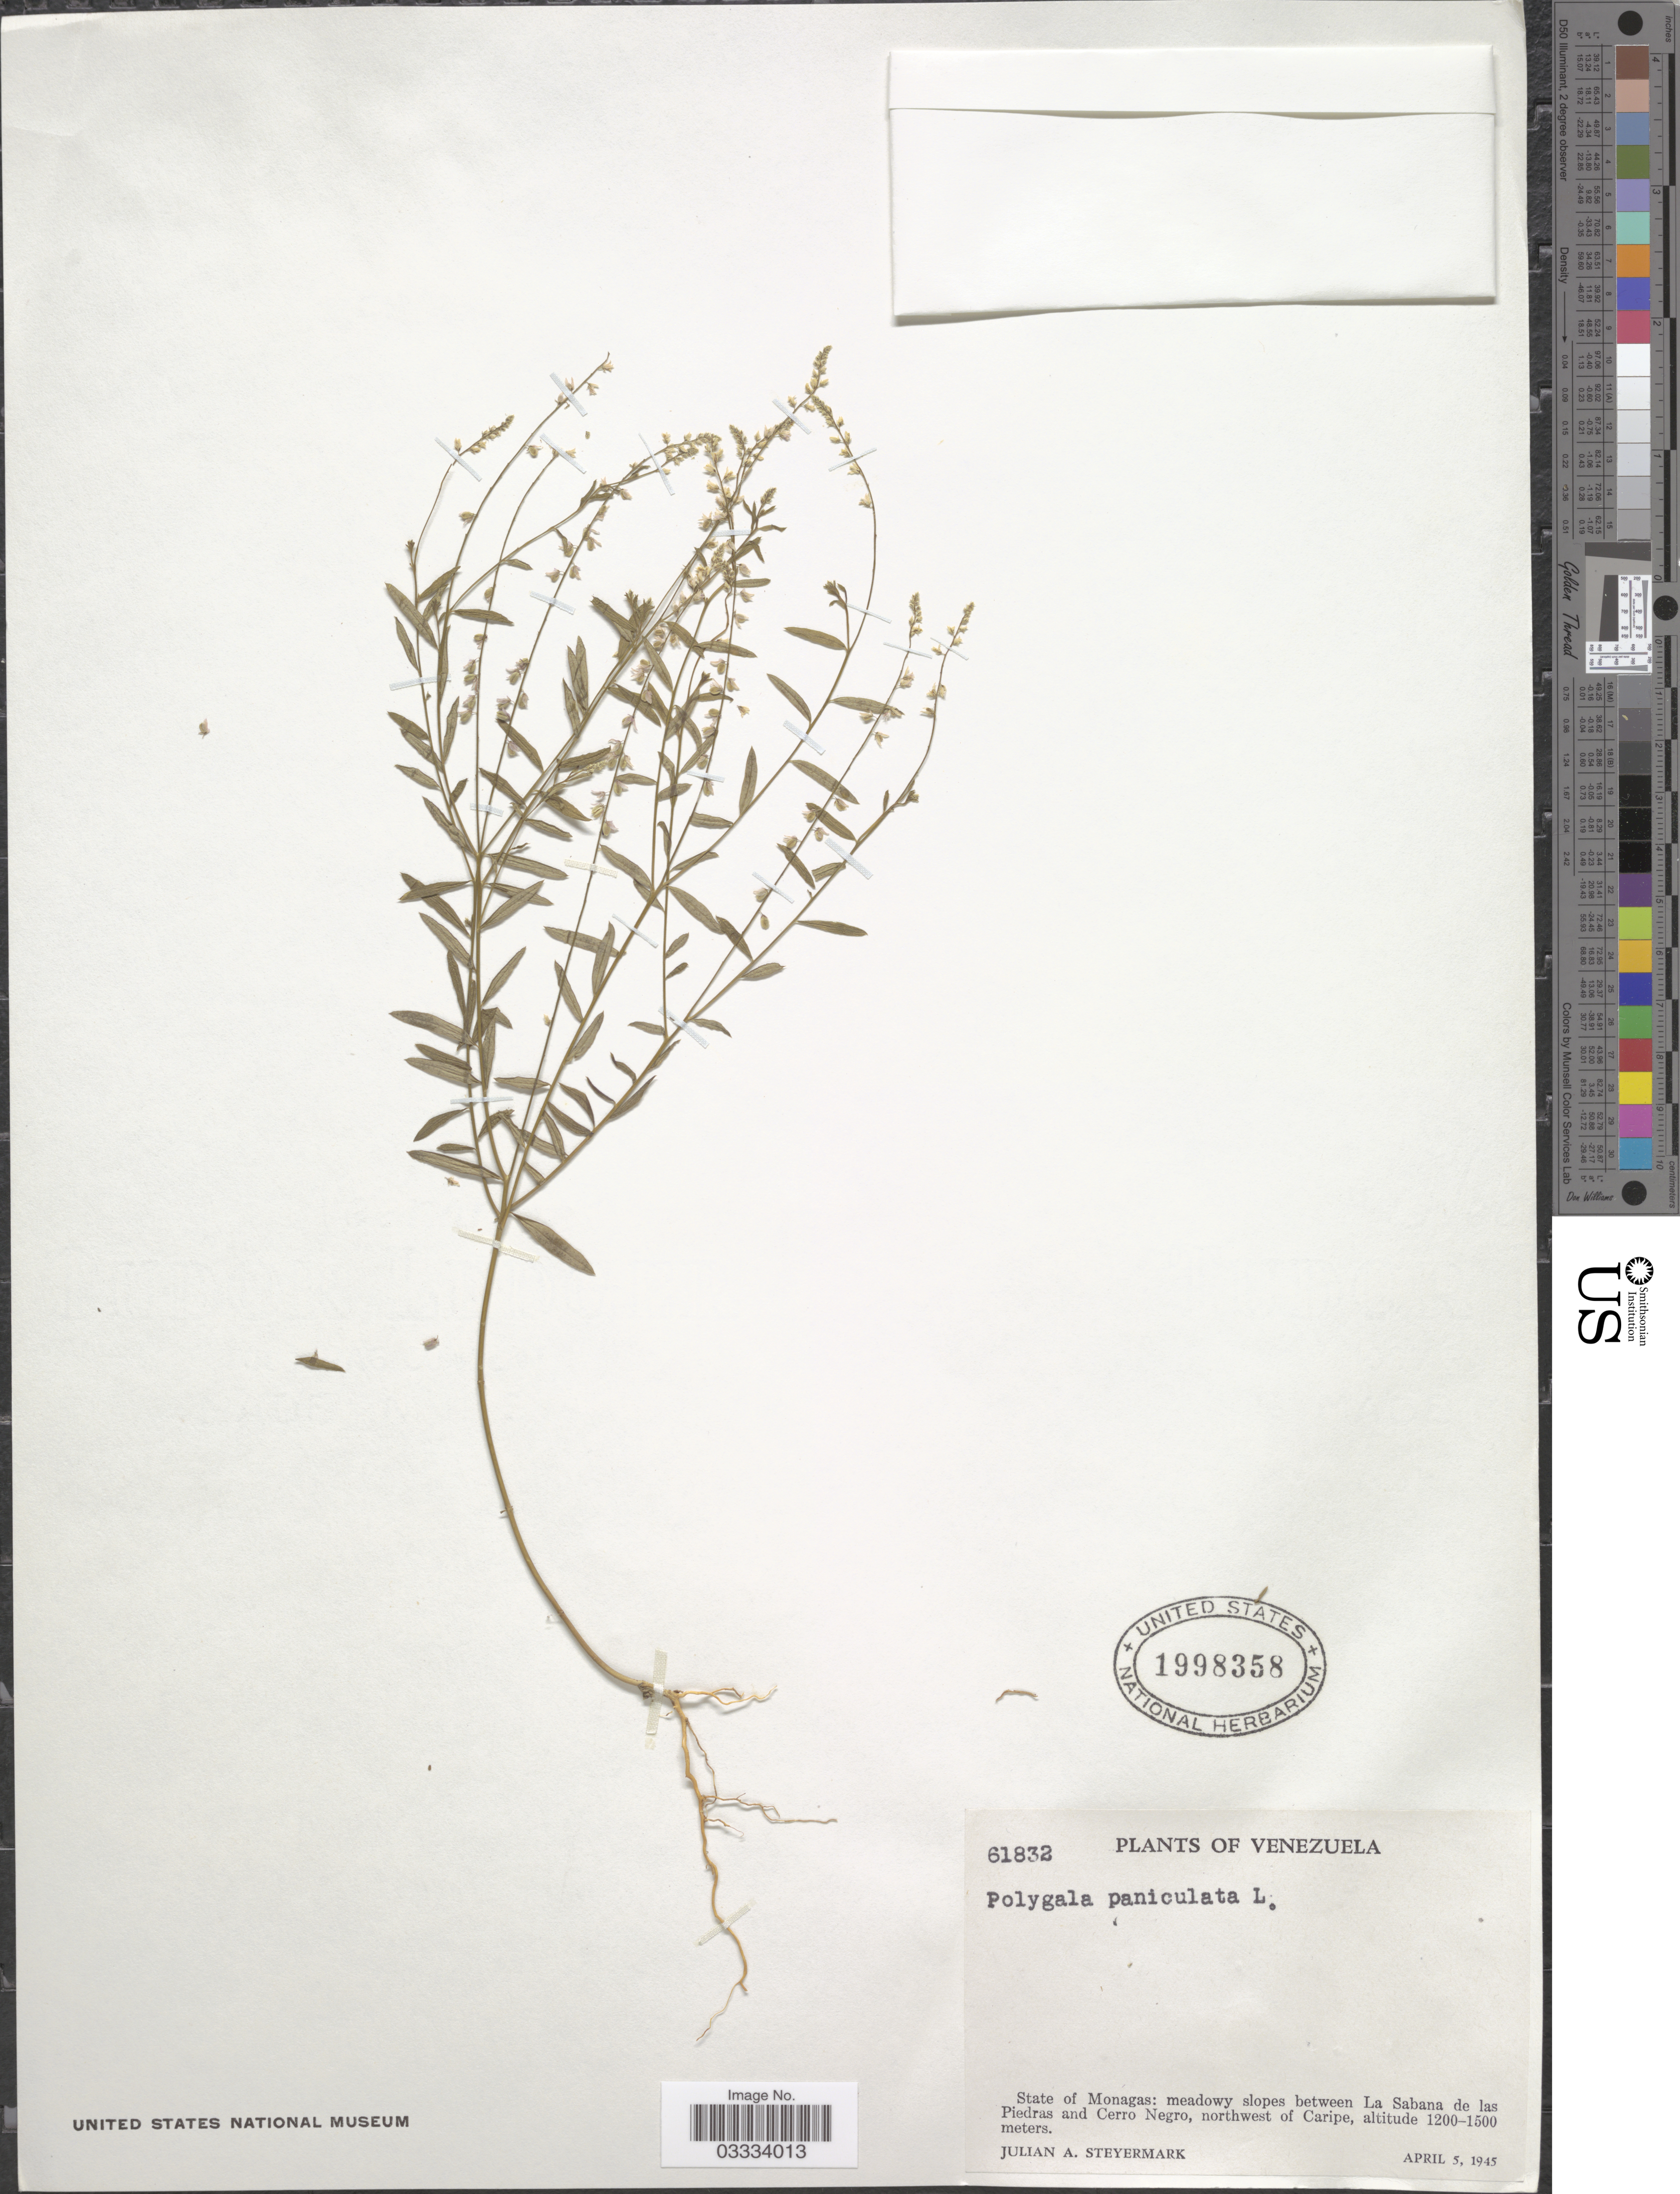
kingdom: Plantae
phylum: Tracheophyta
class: Magnoliopsida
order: Fabales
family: Polygalaceae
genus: Polygala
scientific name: Polygala paniculata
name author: L.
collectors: J. Steyermark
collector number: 61832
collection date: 1945-04-05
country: Venezuela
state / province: Monagas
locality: Meadowy slopes between La Sabana de las Piedras and Cerro Negro, northwest of Caripe.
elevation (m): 1200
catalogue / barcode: US 1998358